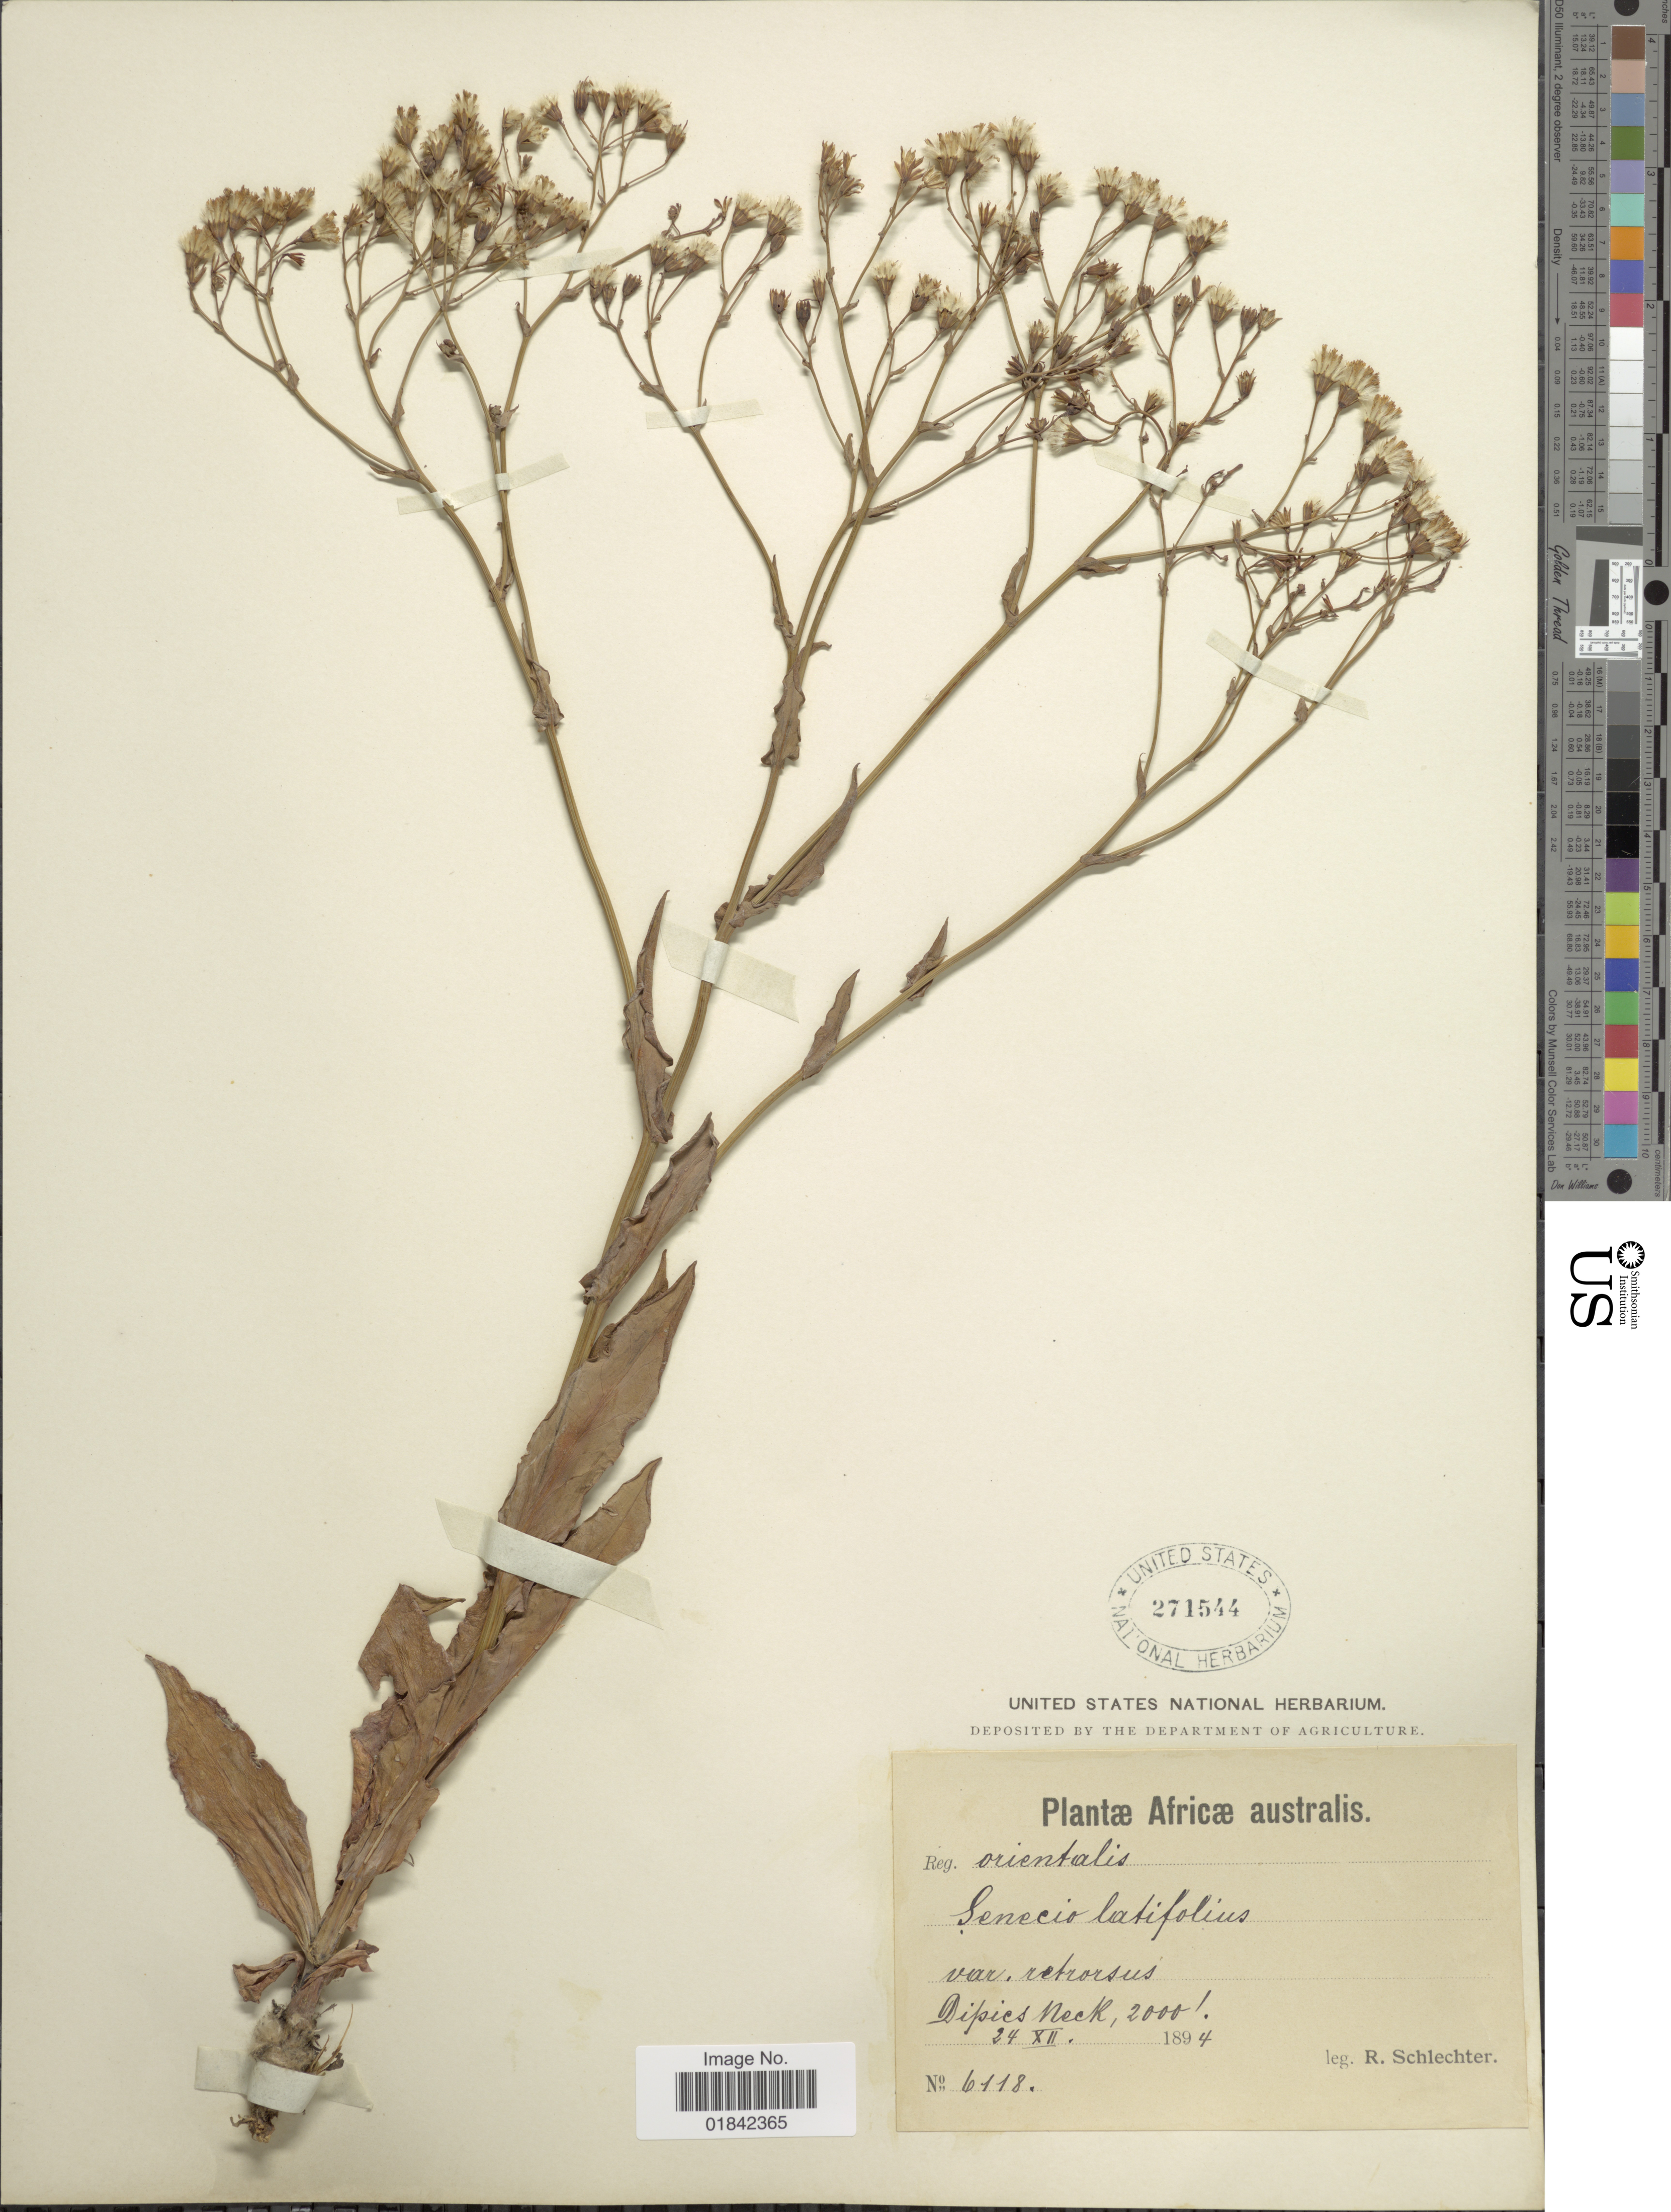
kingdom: Plantae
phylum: Tracheophyta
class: Magnoliopsida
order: Asterales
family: Asteraceae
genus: Senecio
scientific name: Senecio latifolius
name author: DC.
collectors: F. R. R. Schlechter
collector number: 6118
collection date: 1894-12-24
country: South Africa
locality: Africae Australis, Dipics neck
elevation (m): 610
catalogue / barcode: US 271544